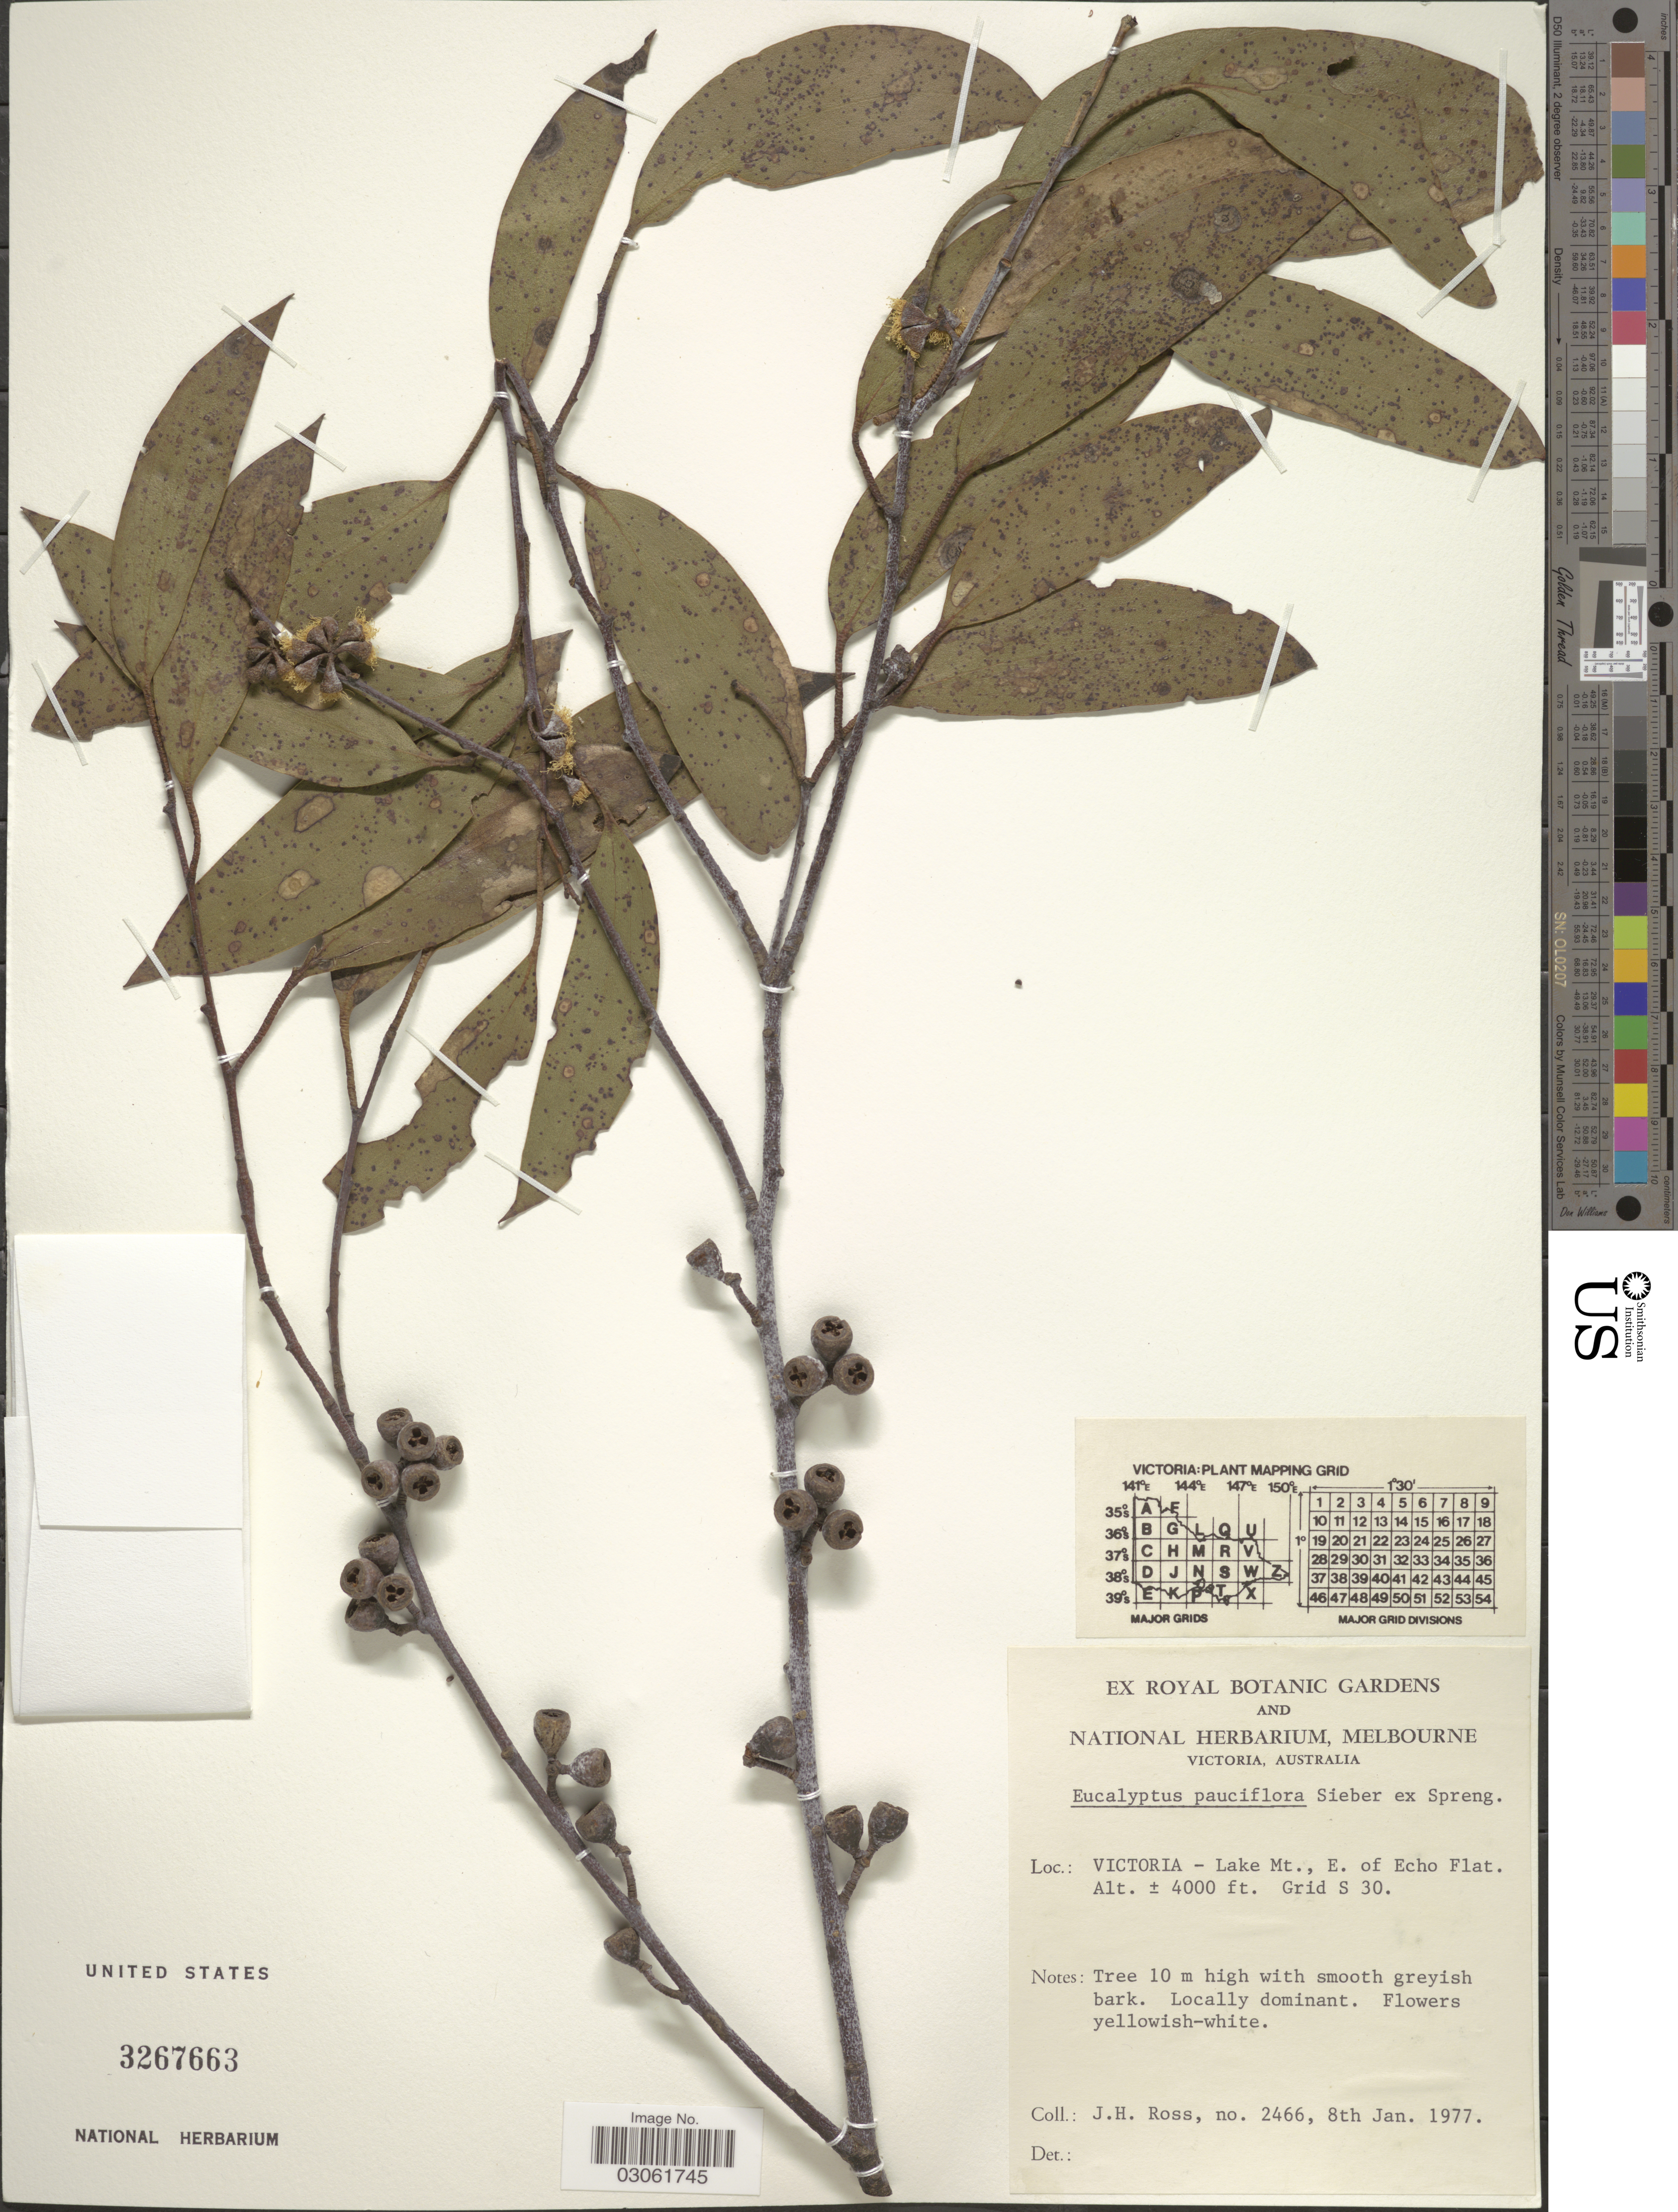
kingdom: Plantae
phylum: Tracheophyta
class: Magnoliopsida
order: Myrtales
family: Myrtaceae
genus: Eucalyptus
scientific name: Eucalyptus pauciflora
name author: Sieber ex Spreng.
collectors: J. Ross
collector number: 2466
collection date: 1977-01-08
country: Australia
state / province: Victoria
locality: Victoria- Lake Mt., E. of Echo Flat. Grid S 30.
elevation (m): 1219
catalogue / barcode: US 3267663